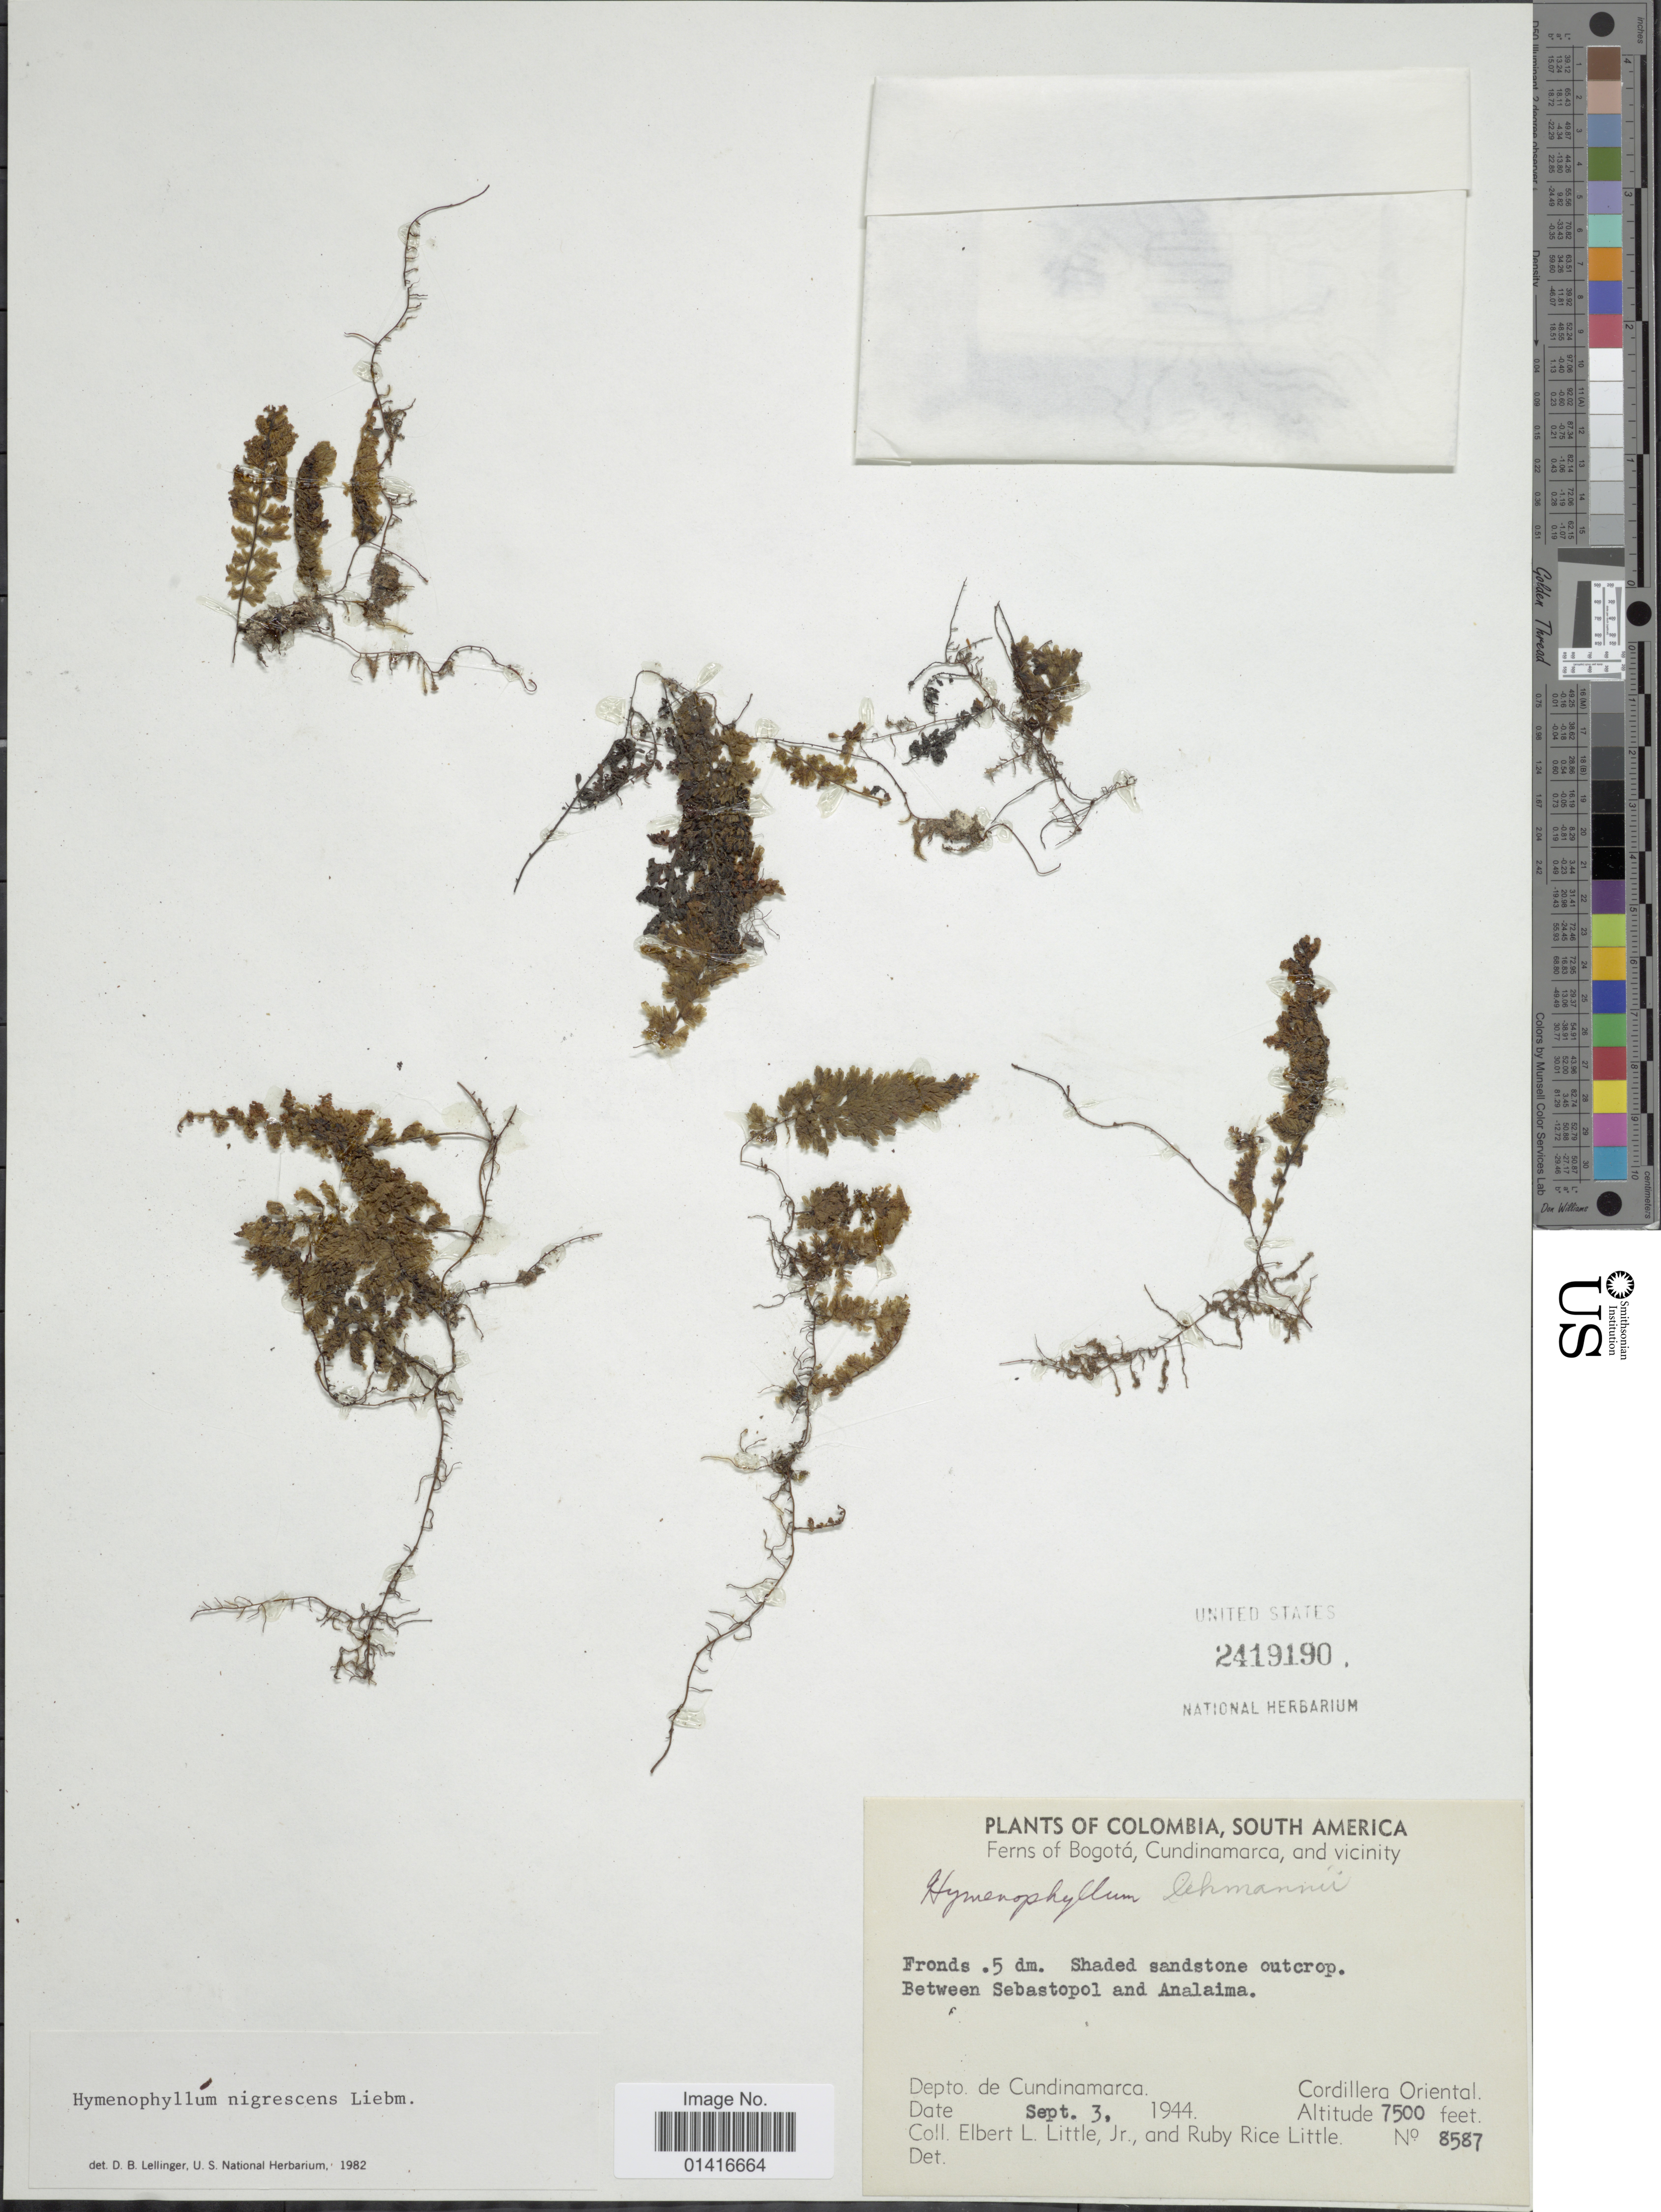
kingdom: Plantae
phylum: Tracheophyta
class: Polypodiopsida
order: Hymenophyllales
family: Hymenophyllaceae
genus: Hymenophyllum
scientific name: Hymenophyllum myriocarpum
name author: Hook.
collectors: E. L. Little & R. R. Little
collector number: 8587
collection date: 1944-09-03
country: Colombia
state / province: Bogota D.C.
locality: Cundinamarca, and vicinity. Between Sebastopol and Analaima. Depto. de Cundinamarca. Cordillera Oriental.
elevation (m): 2286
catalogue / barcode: US 2419190